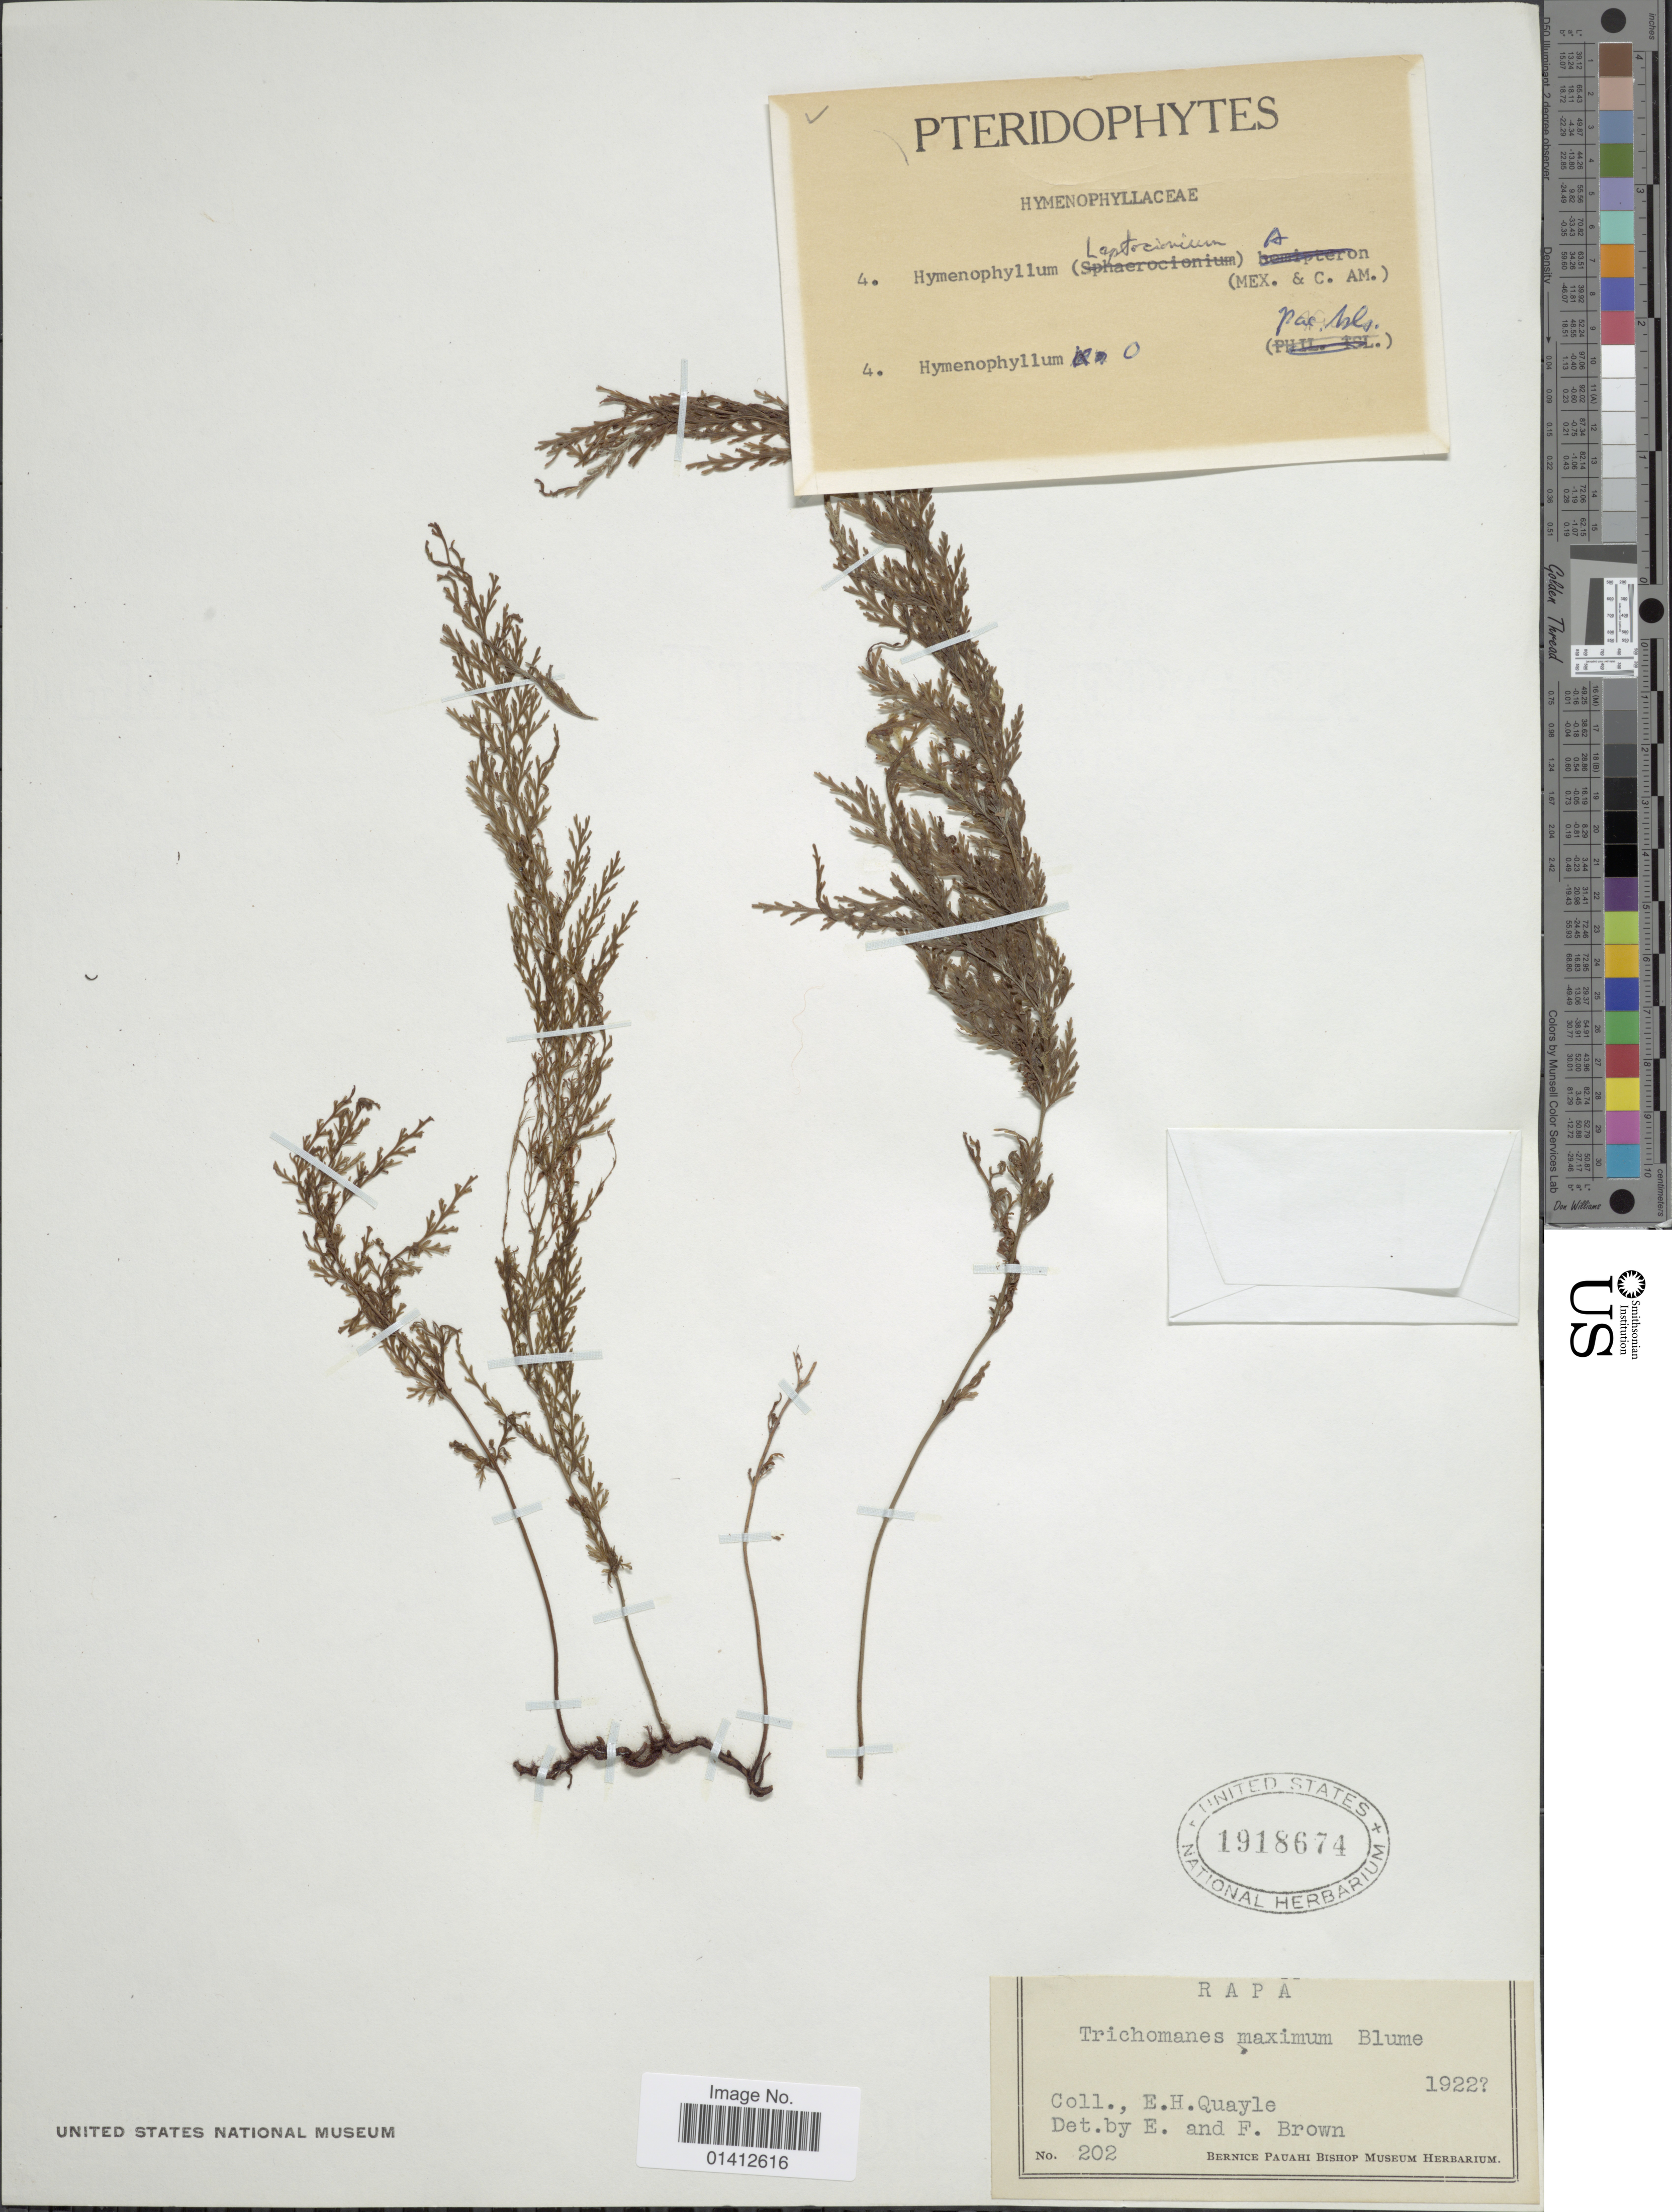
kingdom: Plantae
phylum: Tracheophyta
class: Polypodiopsida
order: Hymenophyllales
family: Hymenophyllaceae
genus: Vandenboschia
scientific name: Vandenboschia maxima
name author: (Blume) Copel.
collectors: E. Quayle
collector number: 202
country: French Polynesia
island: Rapa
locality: Rapa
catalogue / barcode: US 1918674